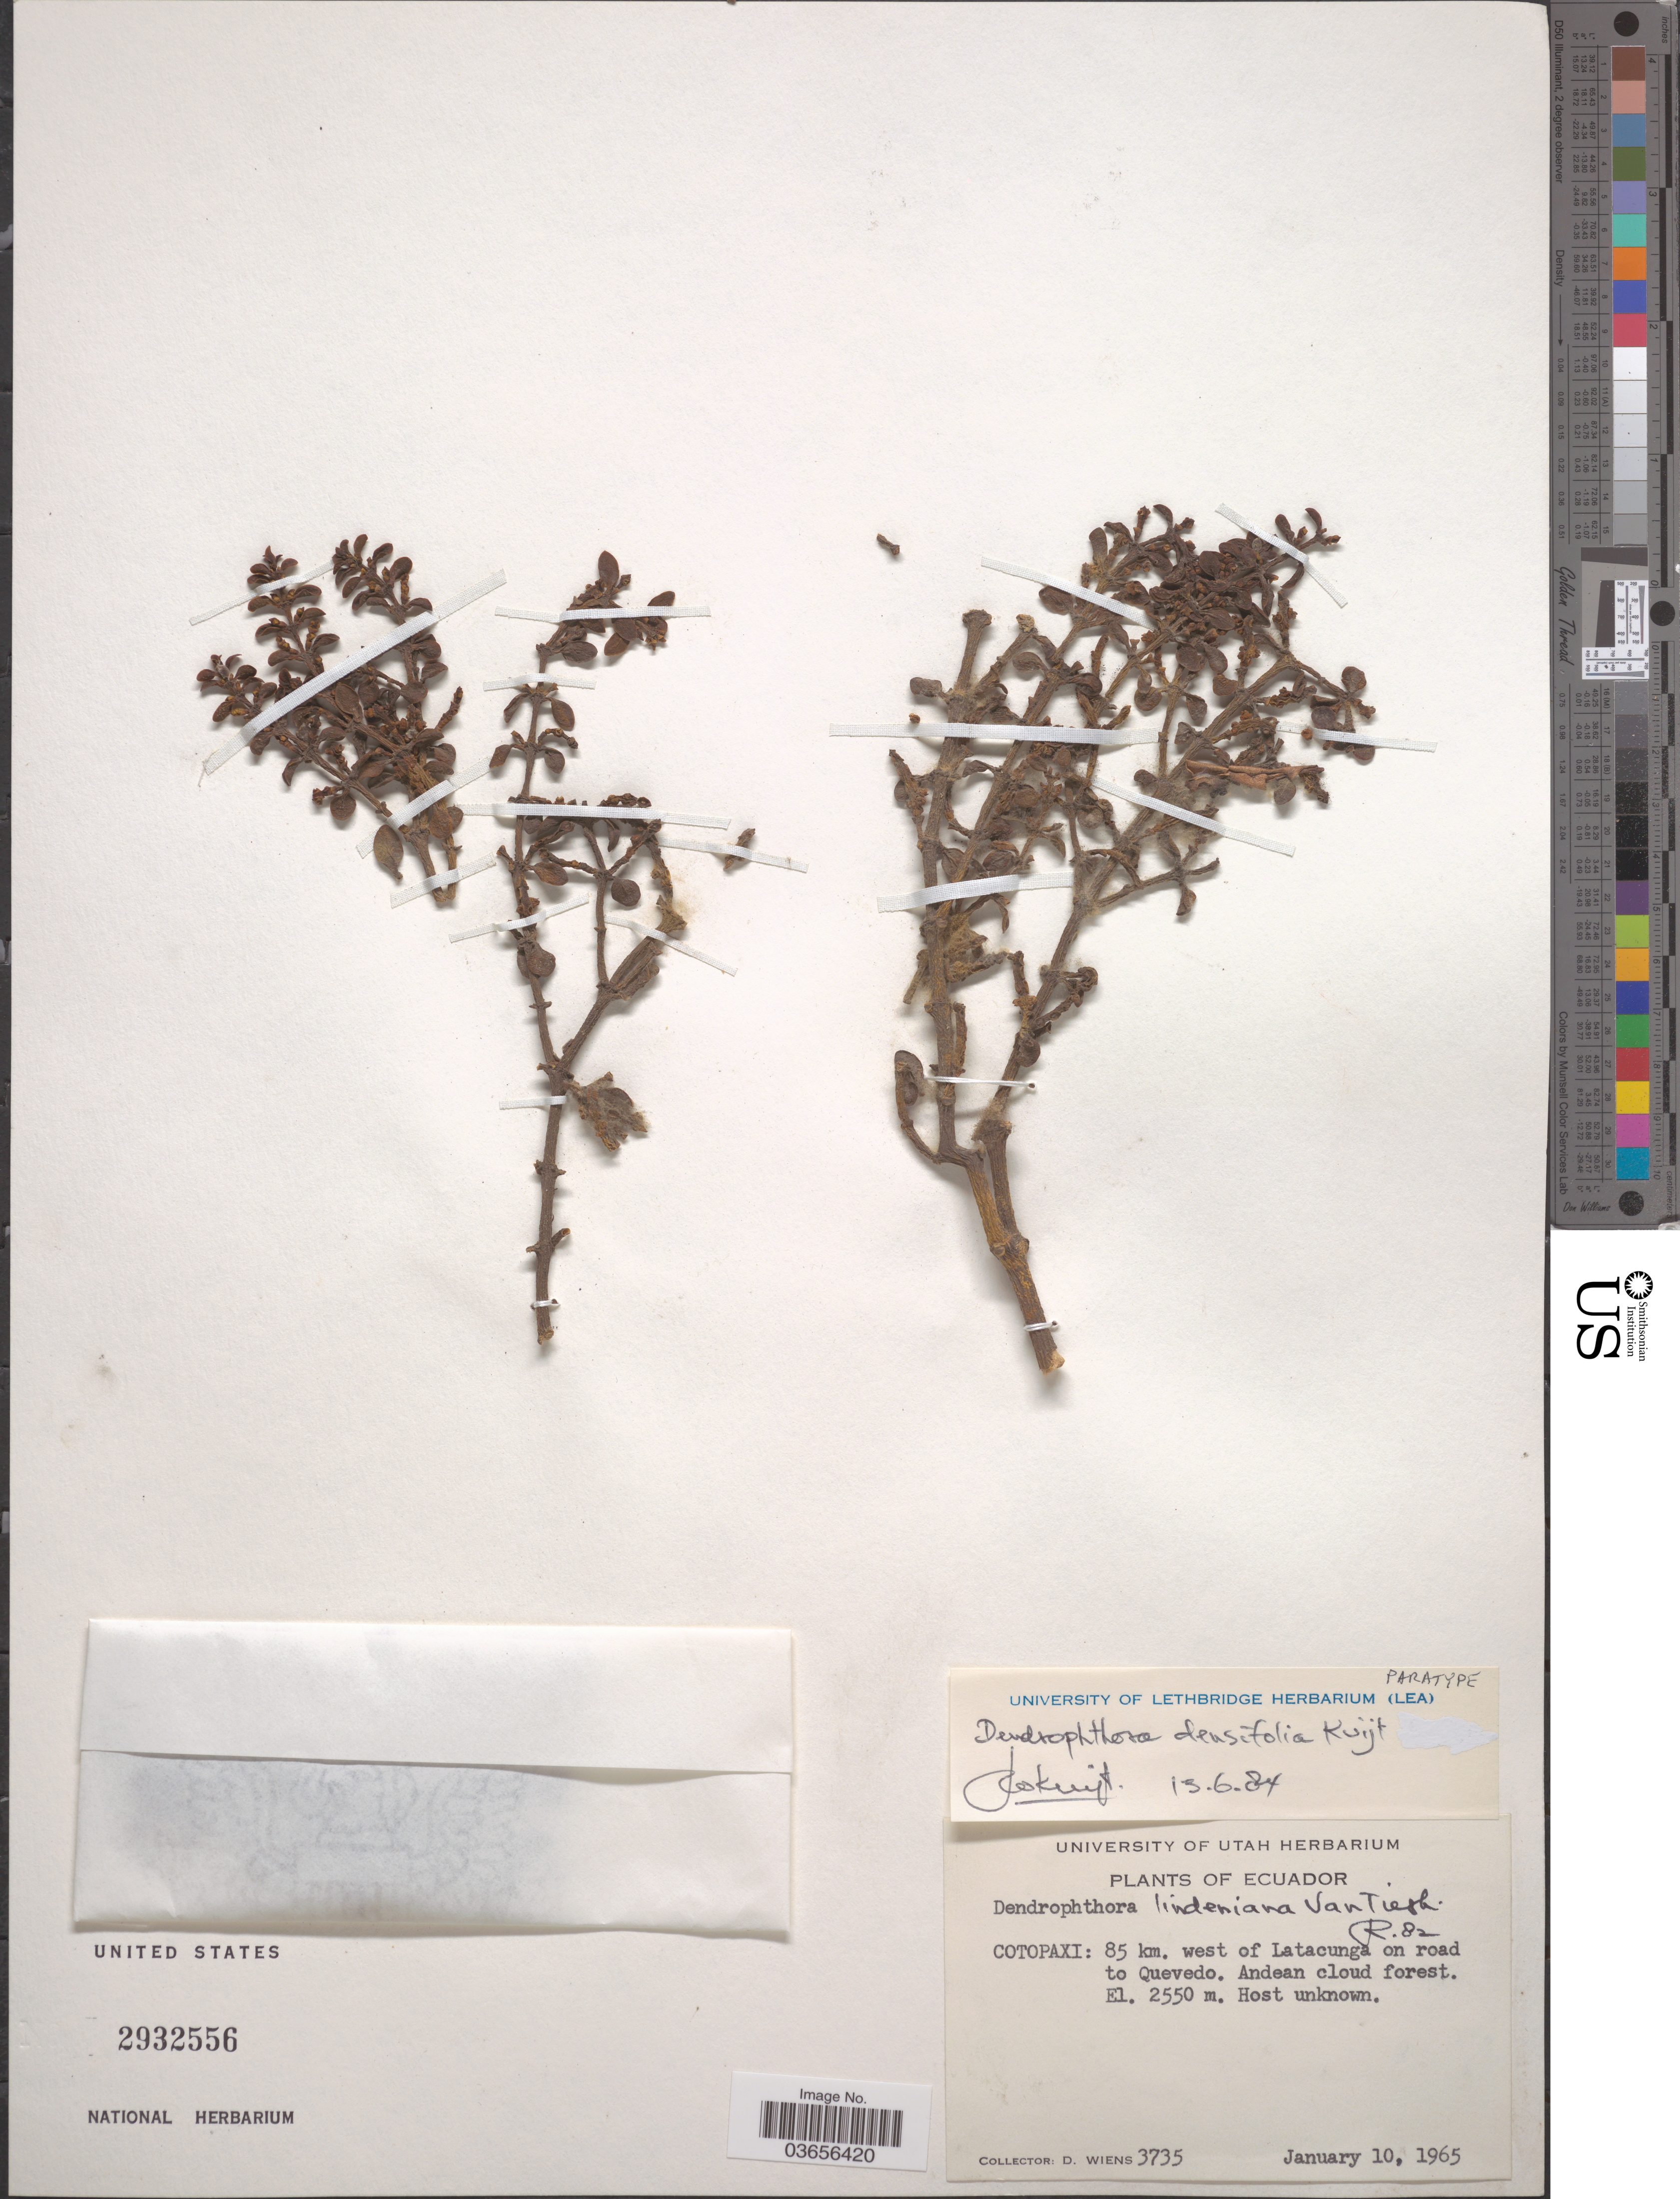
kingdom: Plantae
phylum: Tracheophyta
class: Magnoliopsida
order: Santalales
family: Viscaceae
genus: Dendrophthora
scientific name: Dendrophthora densifolia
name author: Kuijt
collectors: D. Wiens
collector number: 3735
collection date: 1965-01-10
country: Ecuador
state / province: Cotopaxi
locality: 85 km. west of Latacunga on road to Quebedo. Andean cloud forest.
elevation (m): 2250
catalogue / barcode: US 2932556